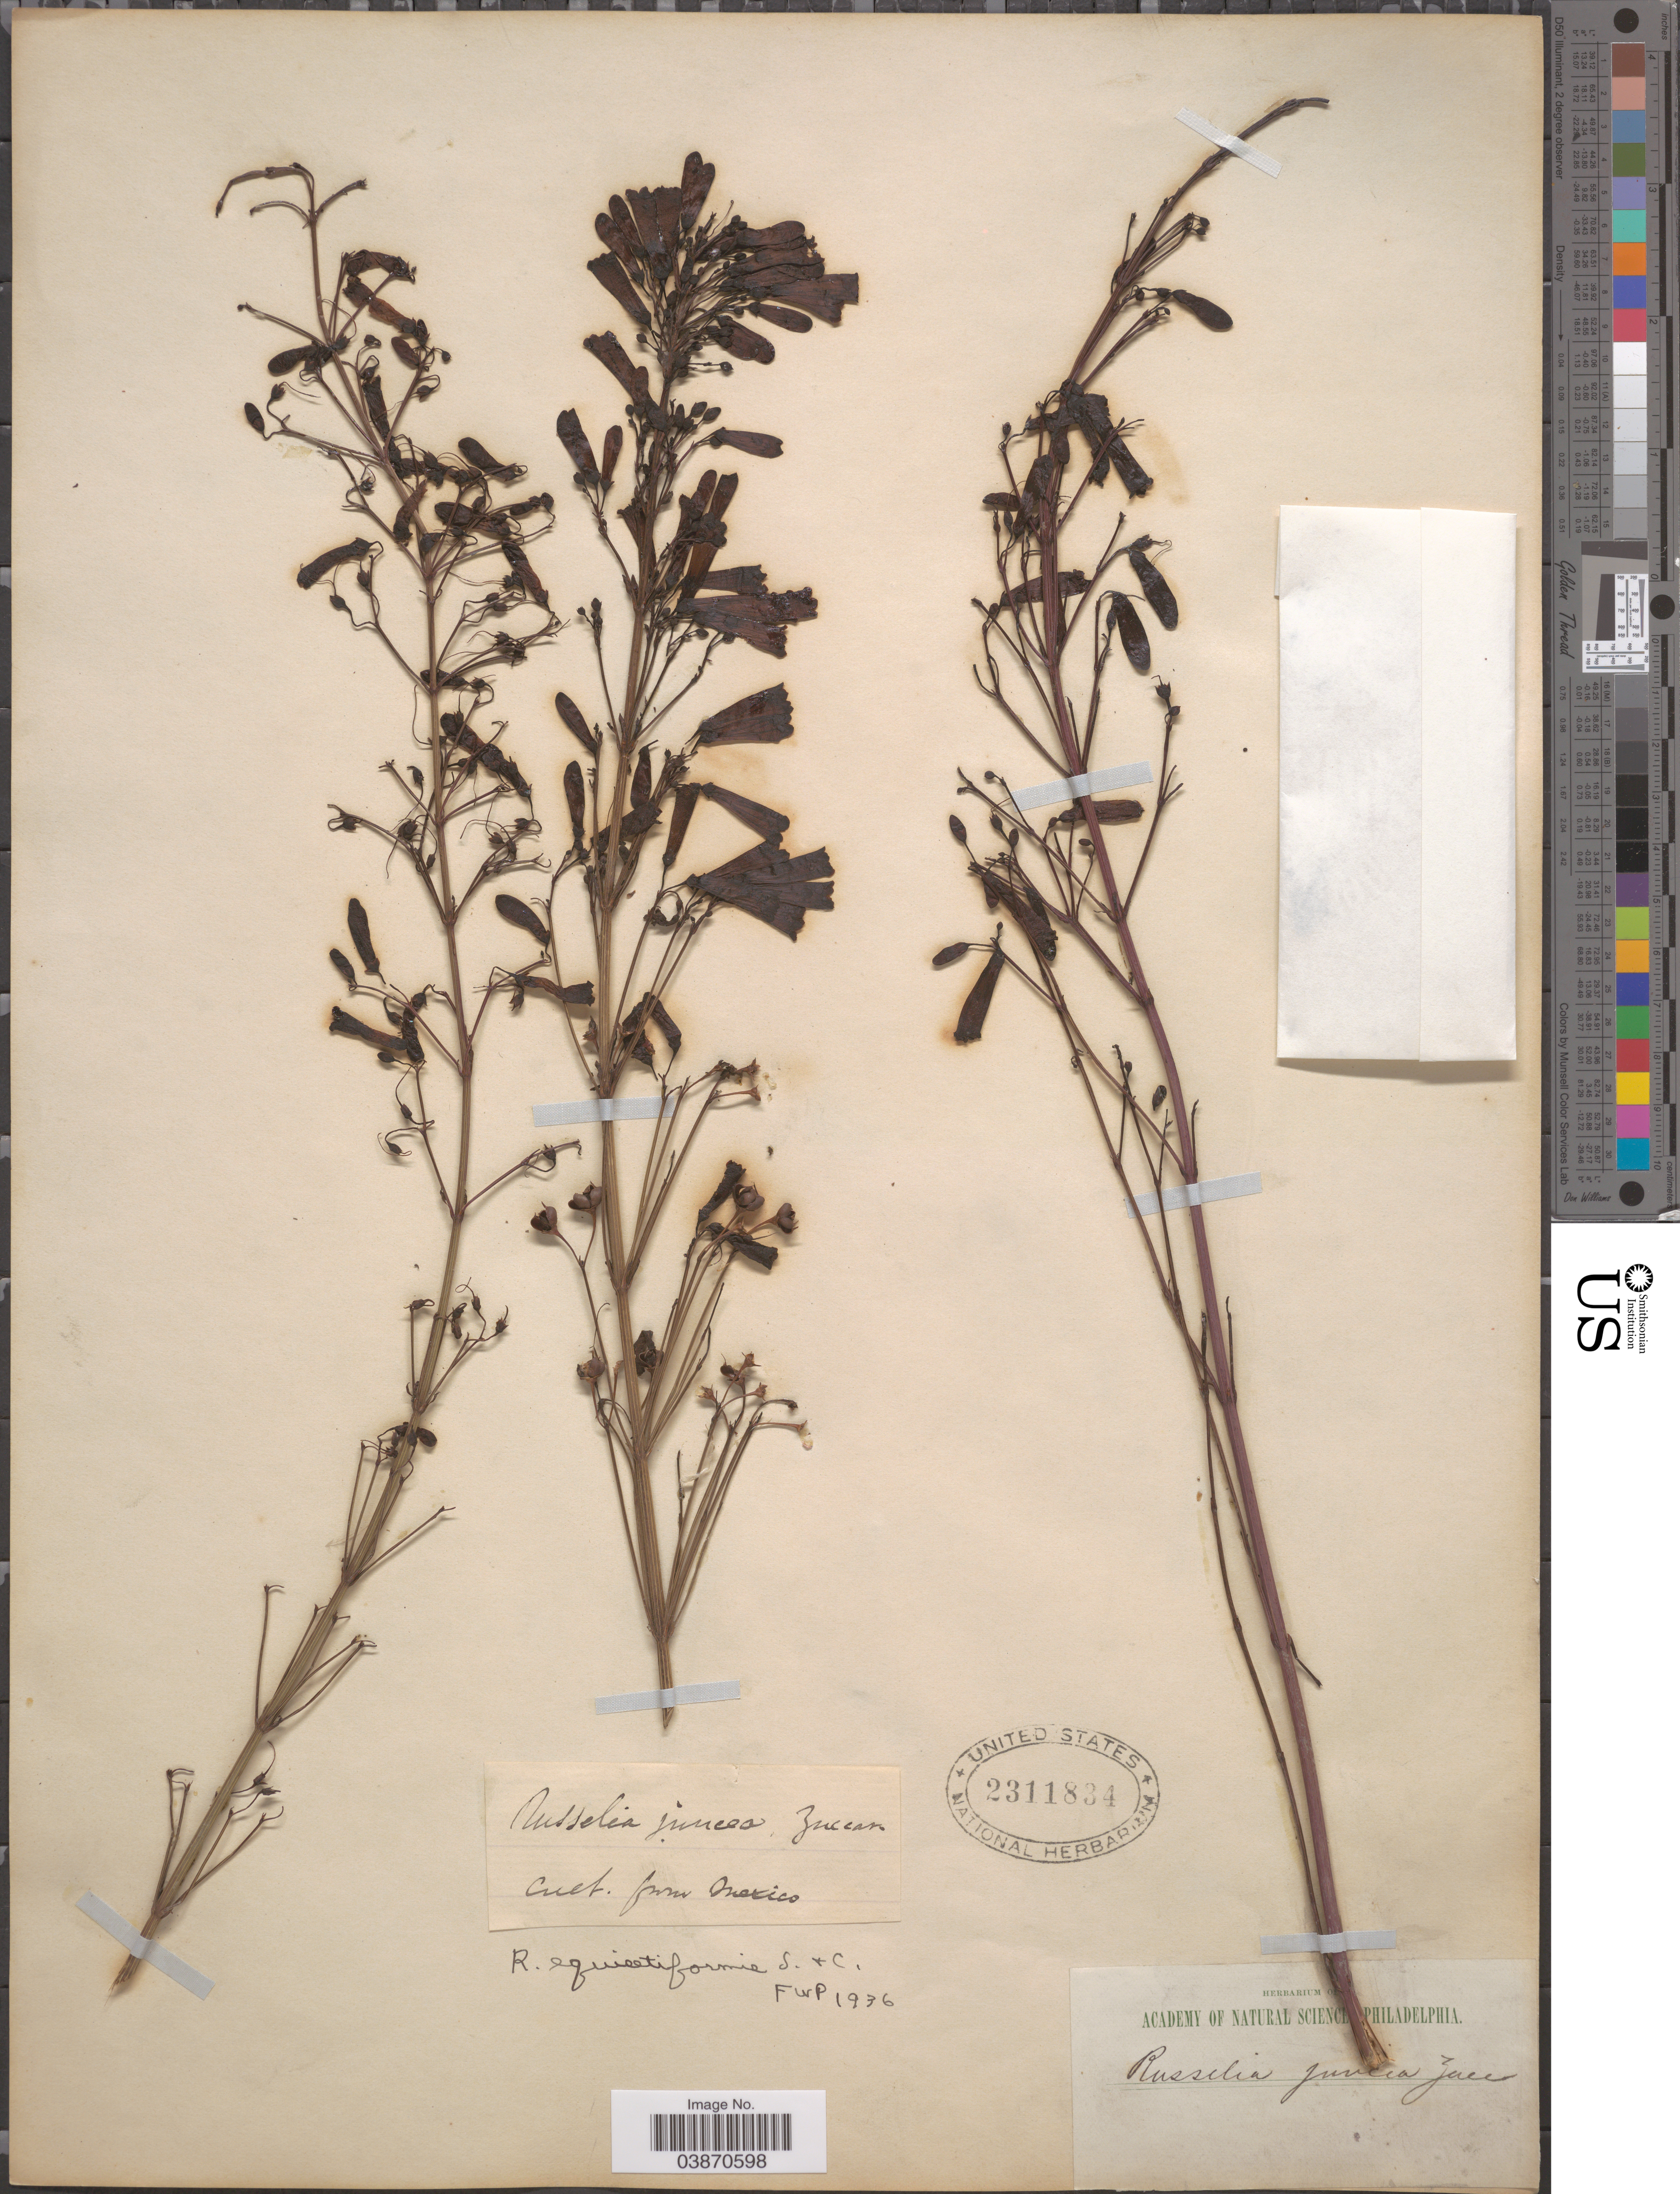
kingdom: Plantae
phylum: Tracheophyta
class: Magnoliopsida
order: Lamiales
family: Plantaginaceae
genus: Russelia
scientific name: Russelia equisetiformis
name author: Schltdl. & Cham.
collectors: Academy of Natural Sciences of Philadelphia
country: Mexico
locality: Cult. from Mexico.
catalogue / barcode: US 2311834